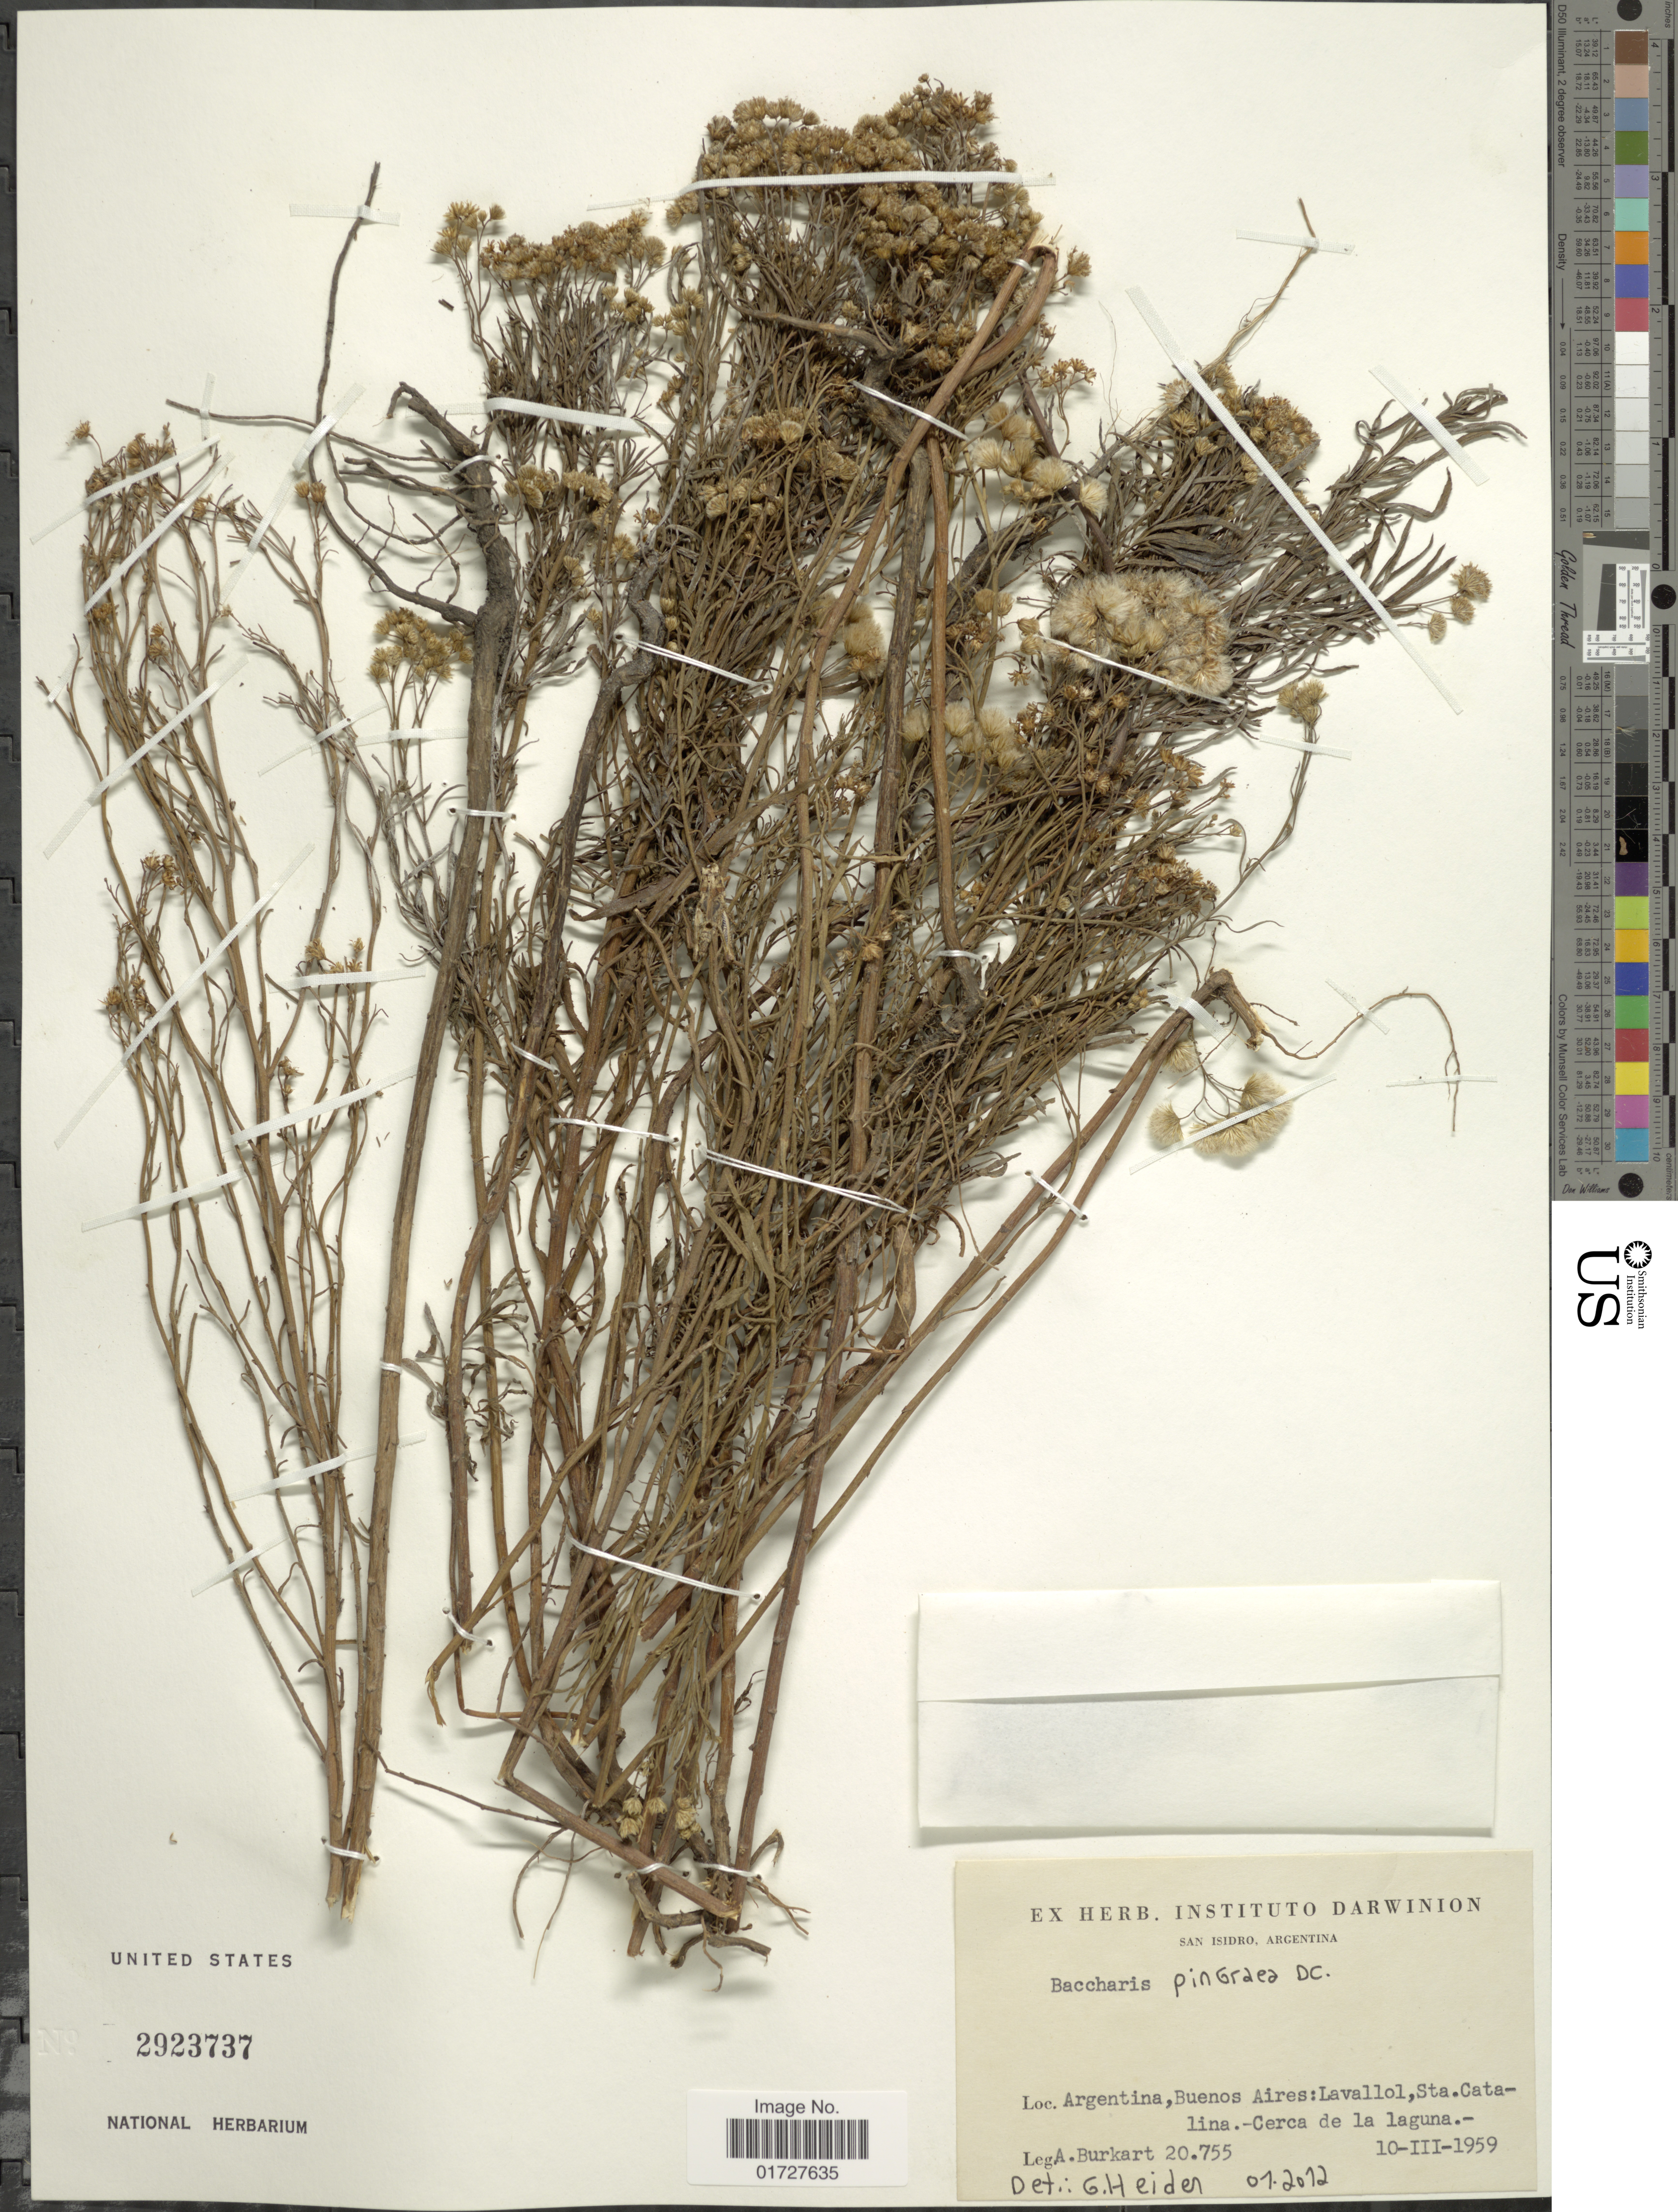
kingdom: Plantae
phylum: Tracheophyta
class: Magnoliopsida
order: Asterales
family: Asteraceae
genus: Baccharis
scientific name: Baccharis pingraea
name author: DC.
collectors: A. E. Burkart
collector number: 20755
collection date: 1959-03-10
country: Argentina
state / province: Buenos Aires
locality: Lavallol, Sta. Catalina, Cerca de la laguna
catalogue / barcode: US 2923737